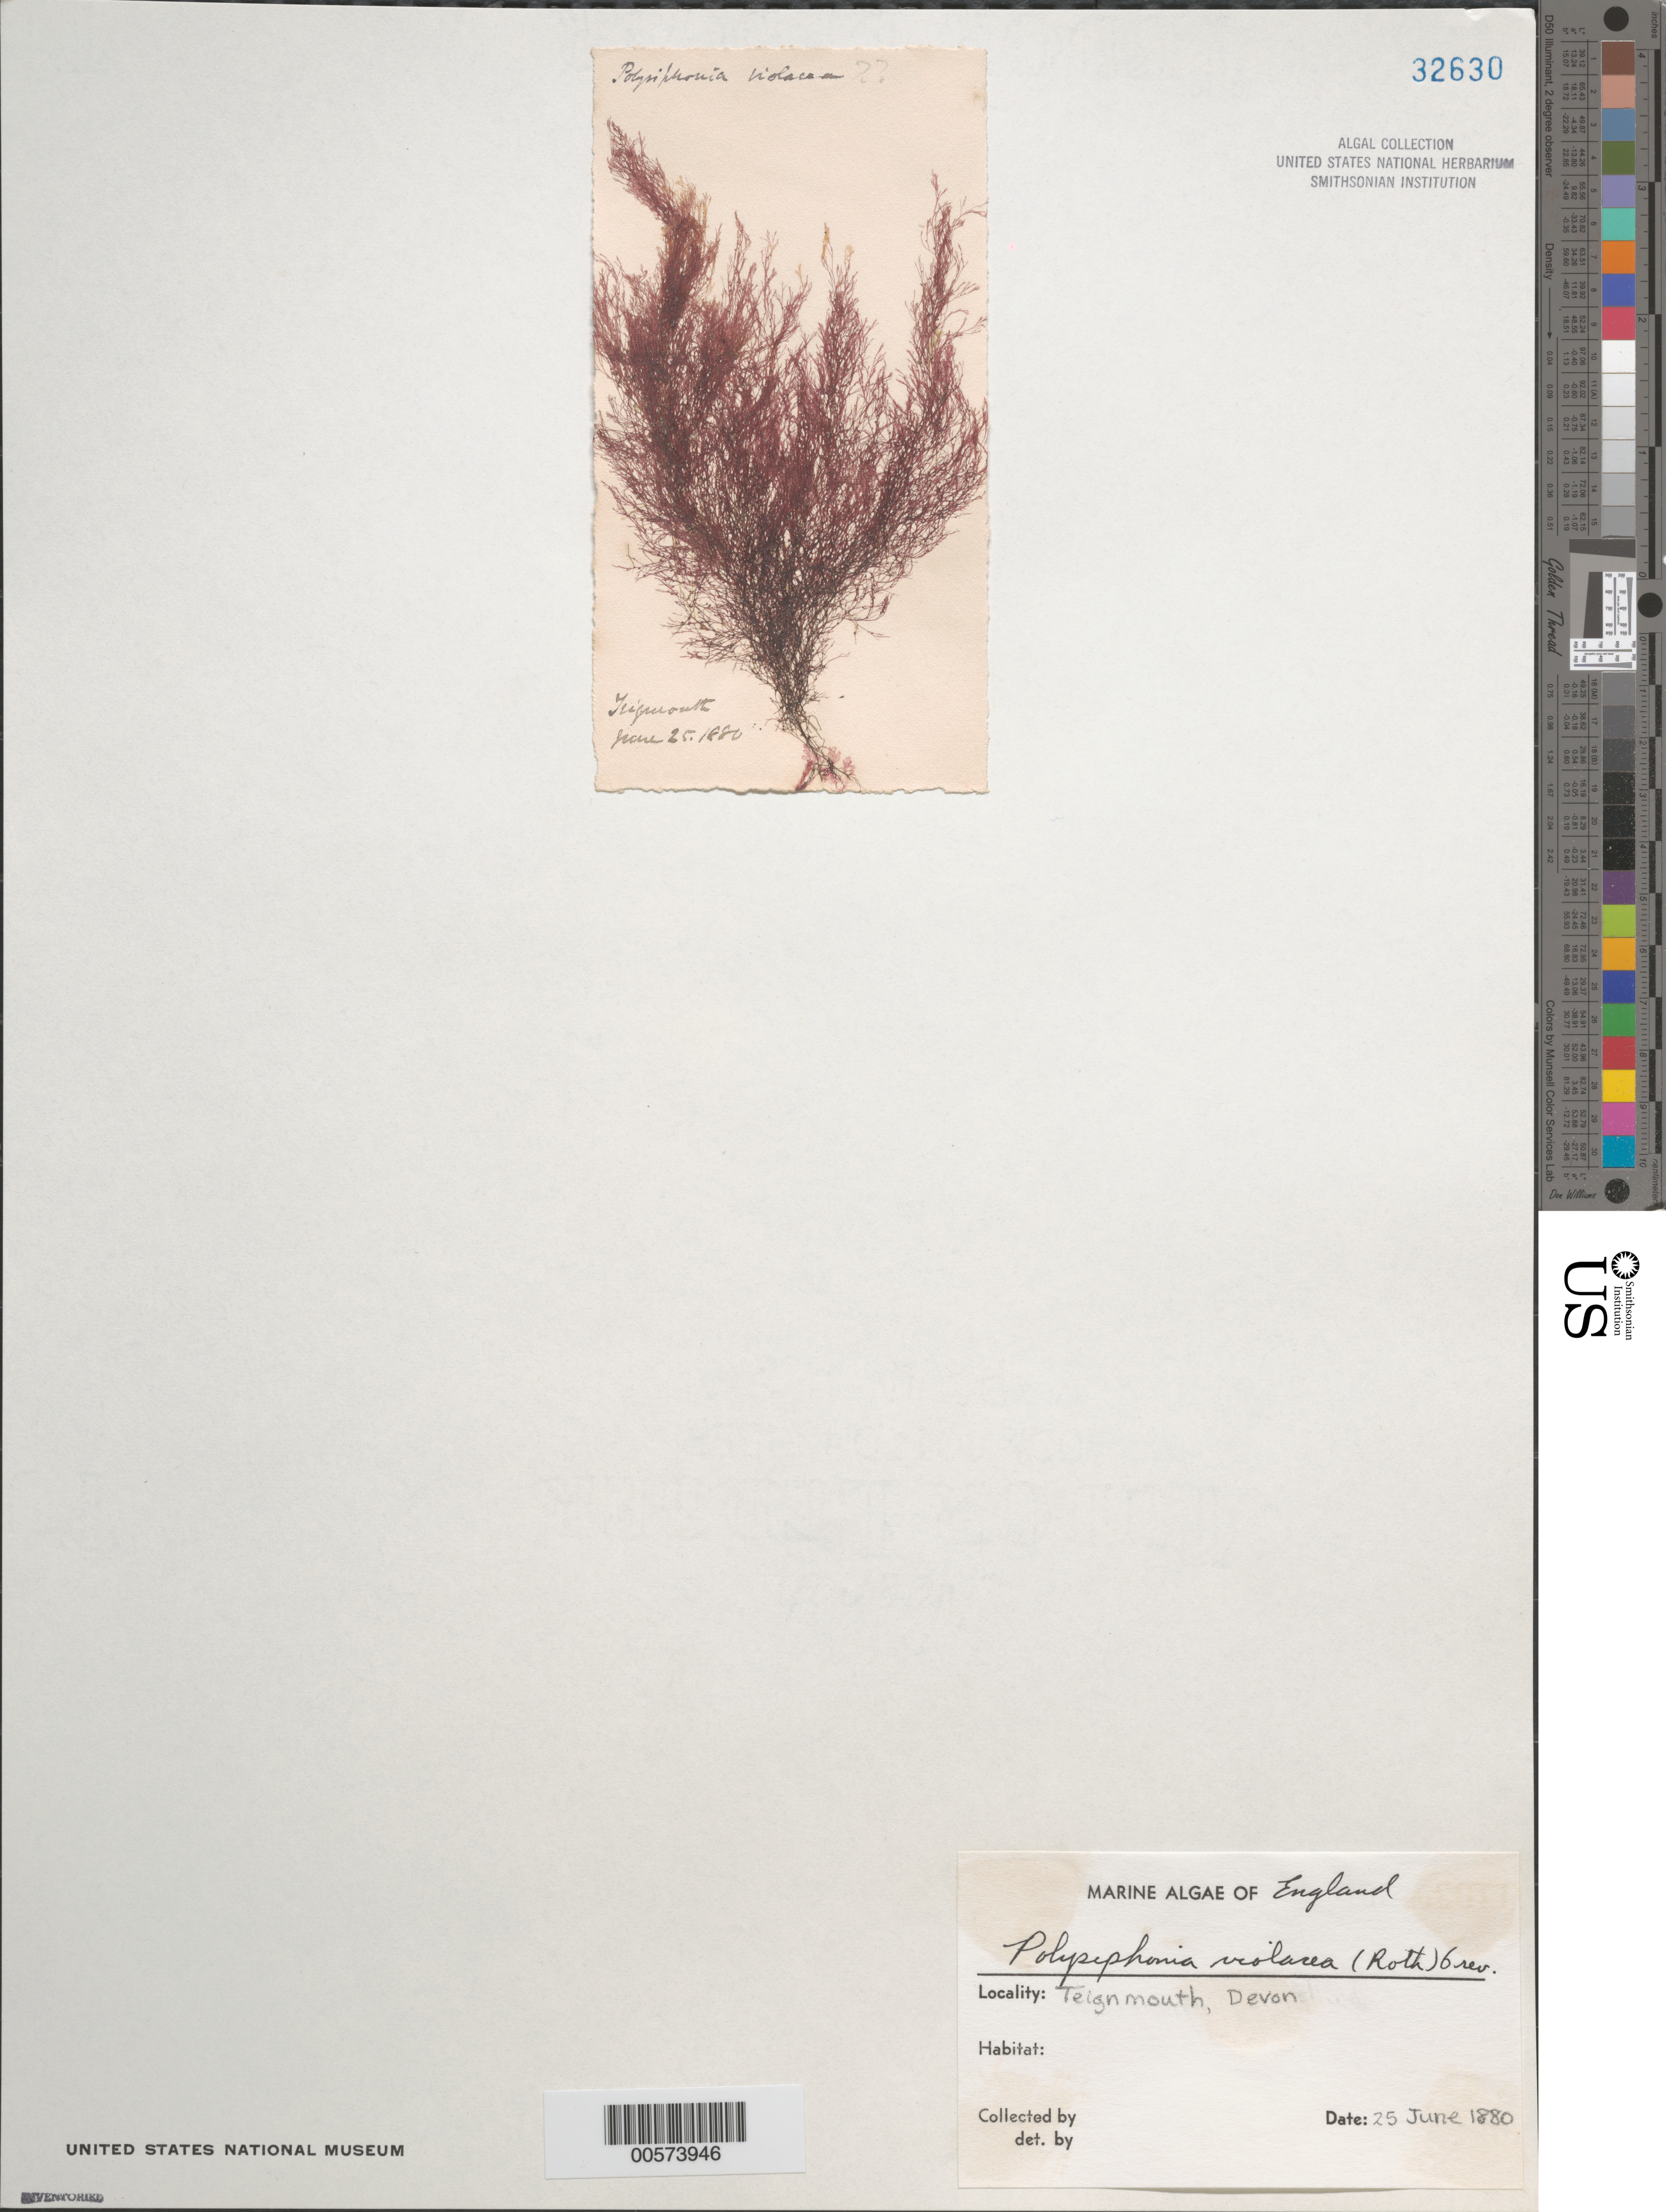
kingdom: Plantae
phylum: Rhodophyta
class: Florideophyceae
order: Ceramiales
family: Rhodomelaceae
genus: Vertebrata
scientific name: Vertebrata fucoides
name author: (Hudson) Kuntze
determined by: Algae name updating Project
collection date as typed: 25 Jun 1880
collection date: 1880-06-25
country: United Kingdom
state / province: England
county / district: Devon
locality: Teignmouth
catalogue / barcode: US 32630